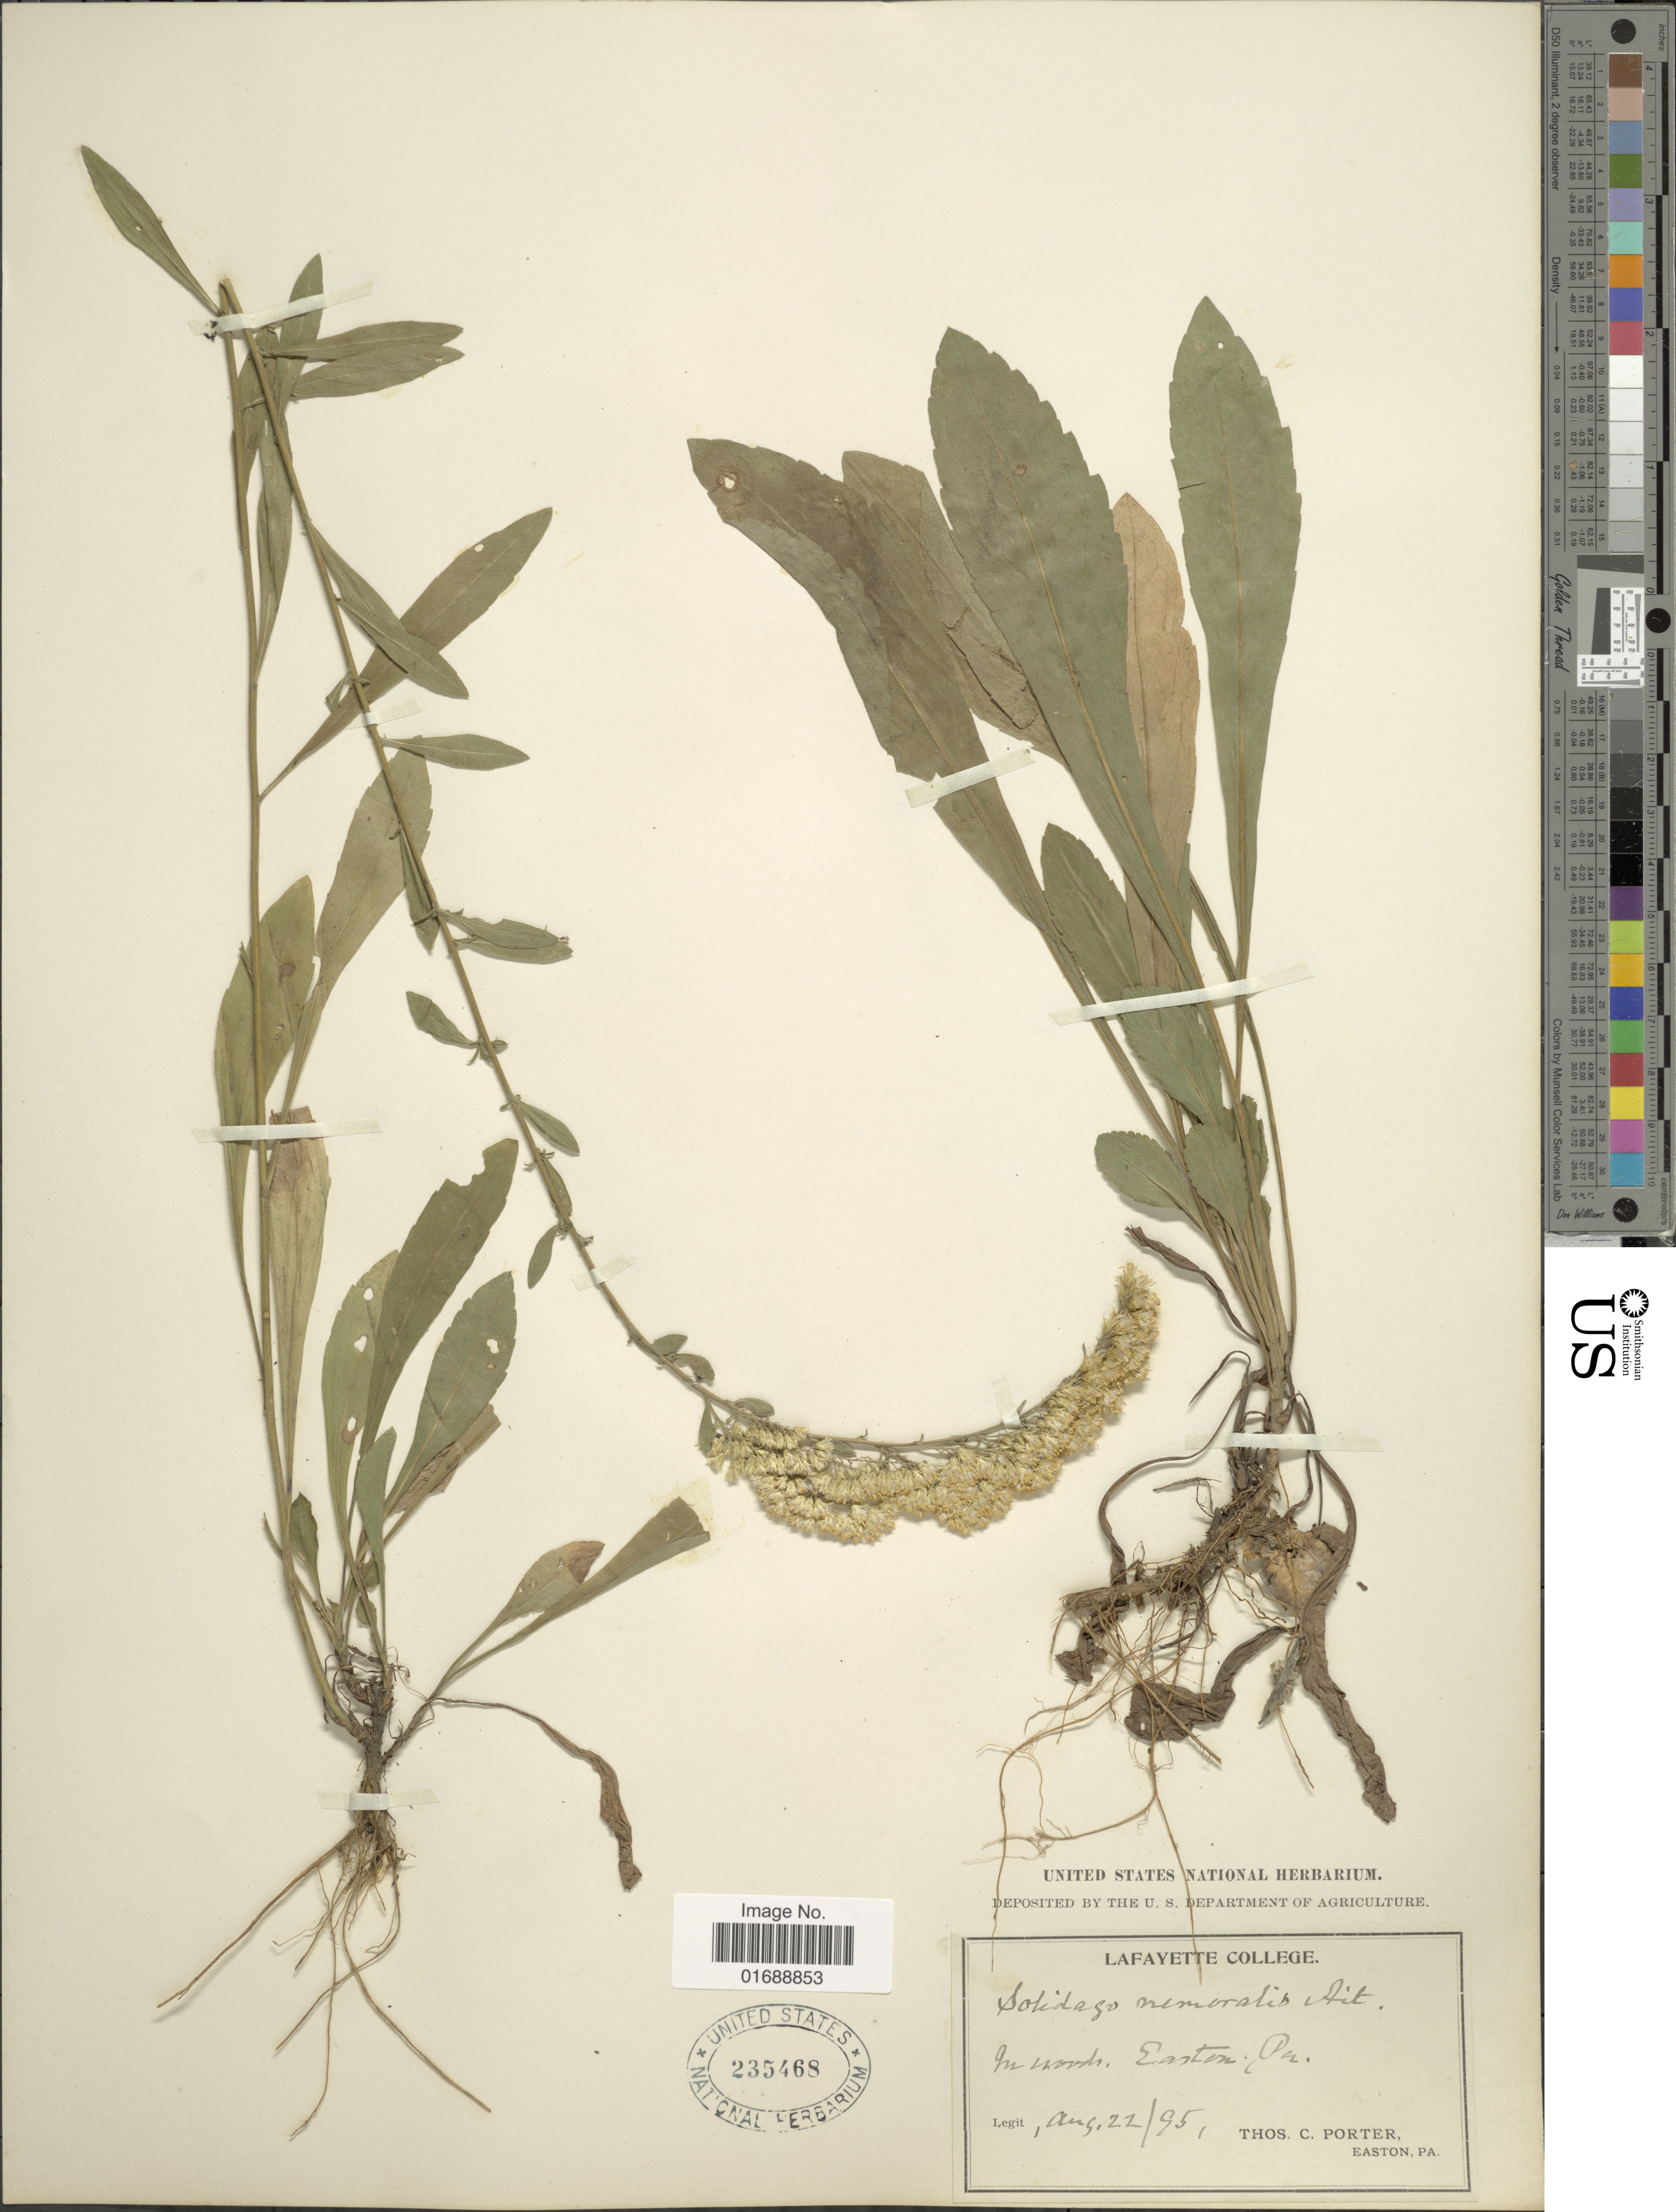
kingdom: Plantae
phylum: Tracheophyta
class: Magnoliopsida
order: Asterales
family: Asteraceae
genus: Solidago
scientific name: Solidago nemoralis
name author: Aiton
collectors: T. C. Porter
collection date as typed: Transcribed d/m/y: 22/8/95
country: United States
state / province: Pennsylvania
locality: Easton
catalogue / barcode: US 235468